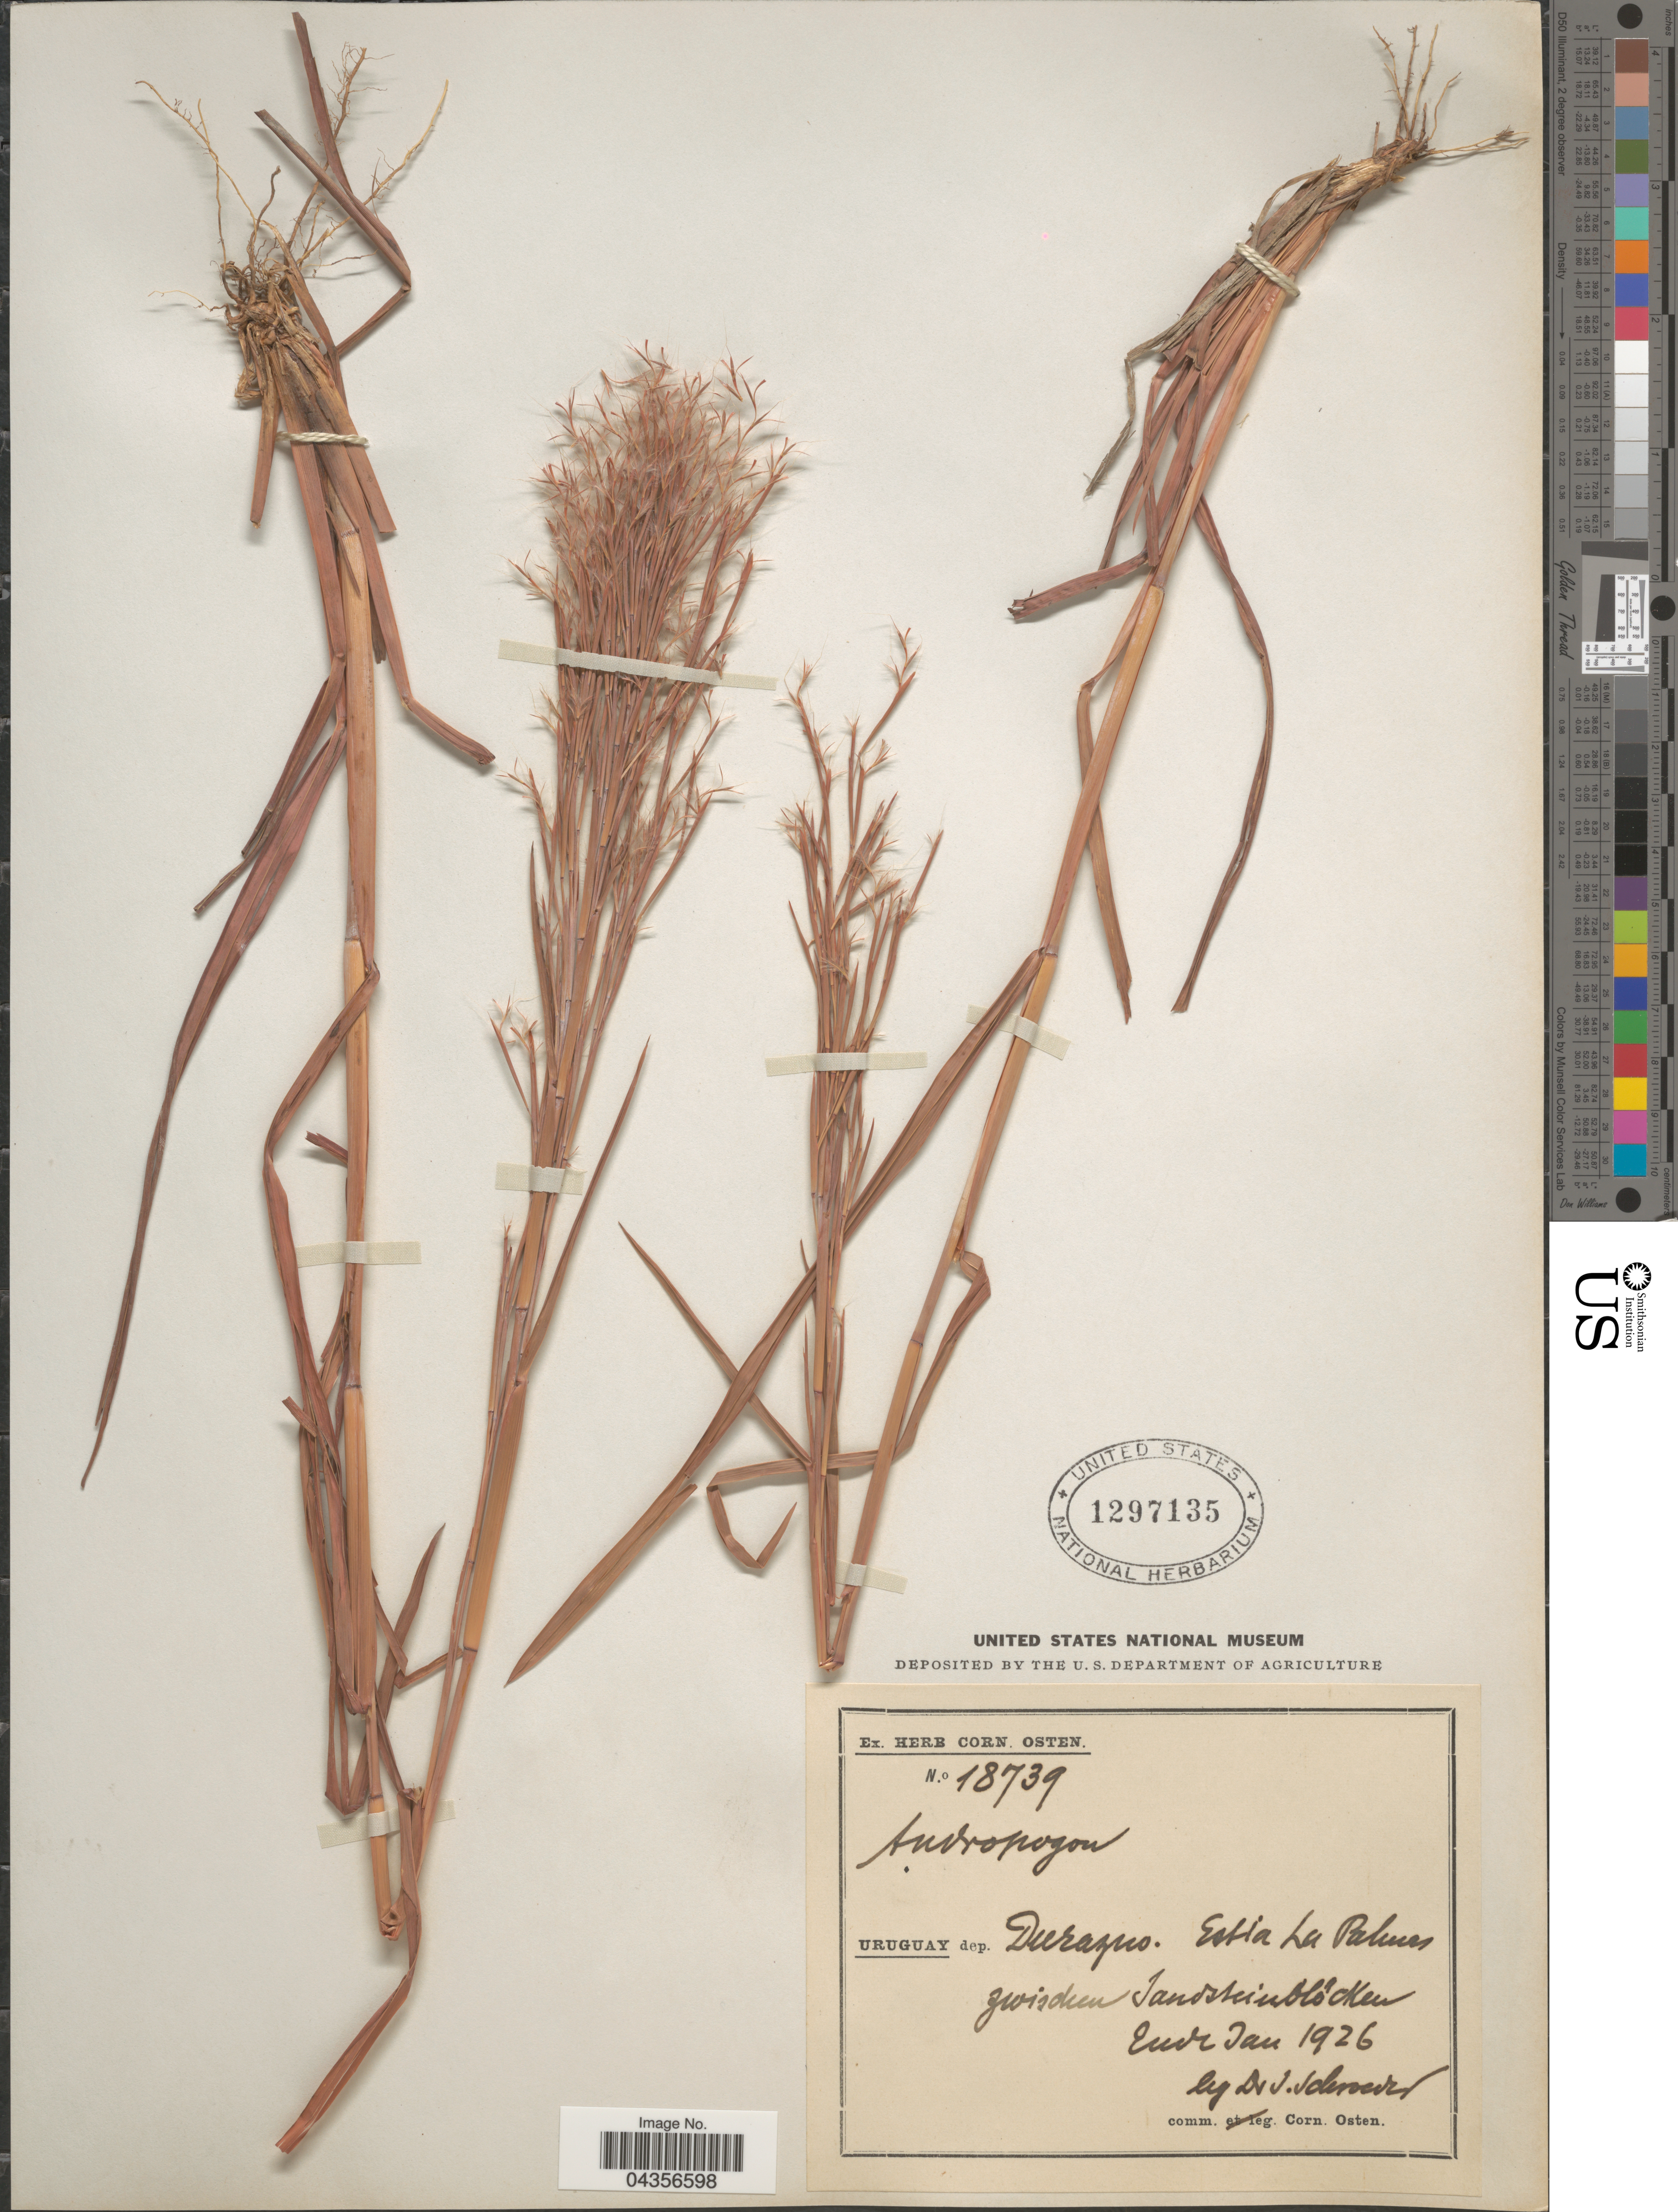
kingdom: Plantae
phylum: Tracheophyta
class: Liliopsida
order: Poales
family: Poaceae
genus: Schizachyrium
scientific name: Schizachyrium microstachyum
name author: (Desv. ex Ham.) Roseng. et al.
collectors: J. Schroeder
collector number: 18739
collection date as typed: Ende Jan 1926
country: Uruguay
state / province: Durazno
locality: Dep. Durazno. Estia La Palmas zwischen Sandsteinblöcken.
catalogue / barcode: US 1297135